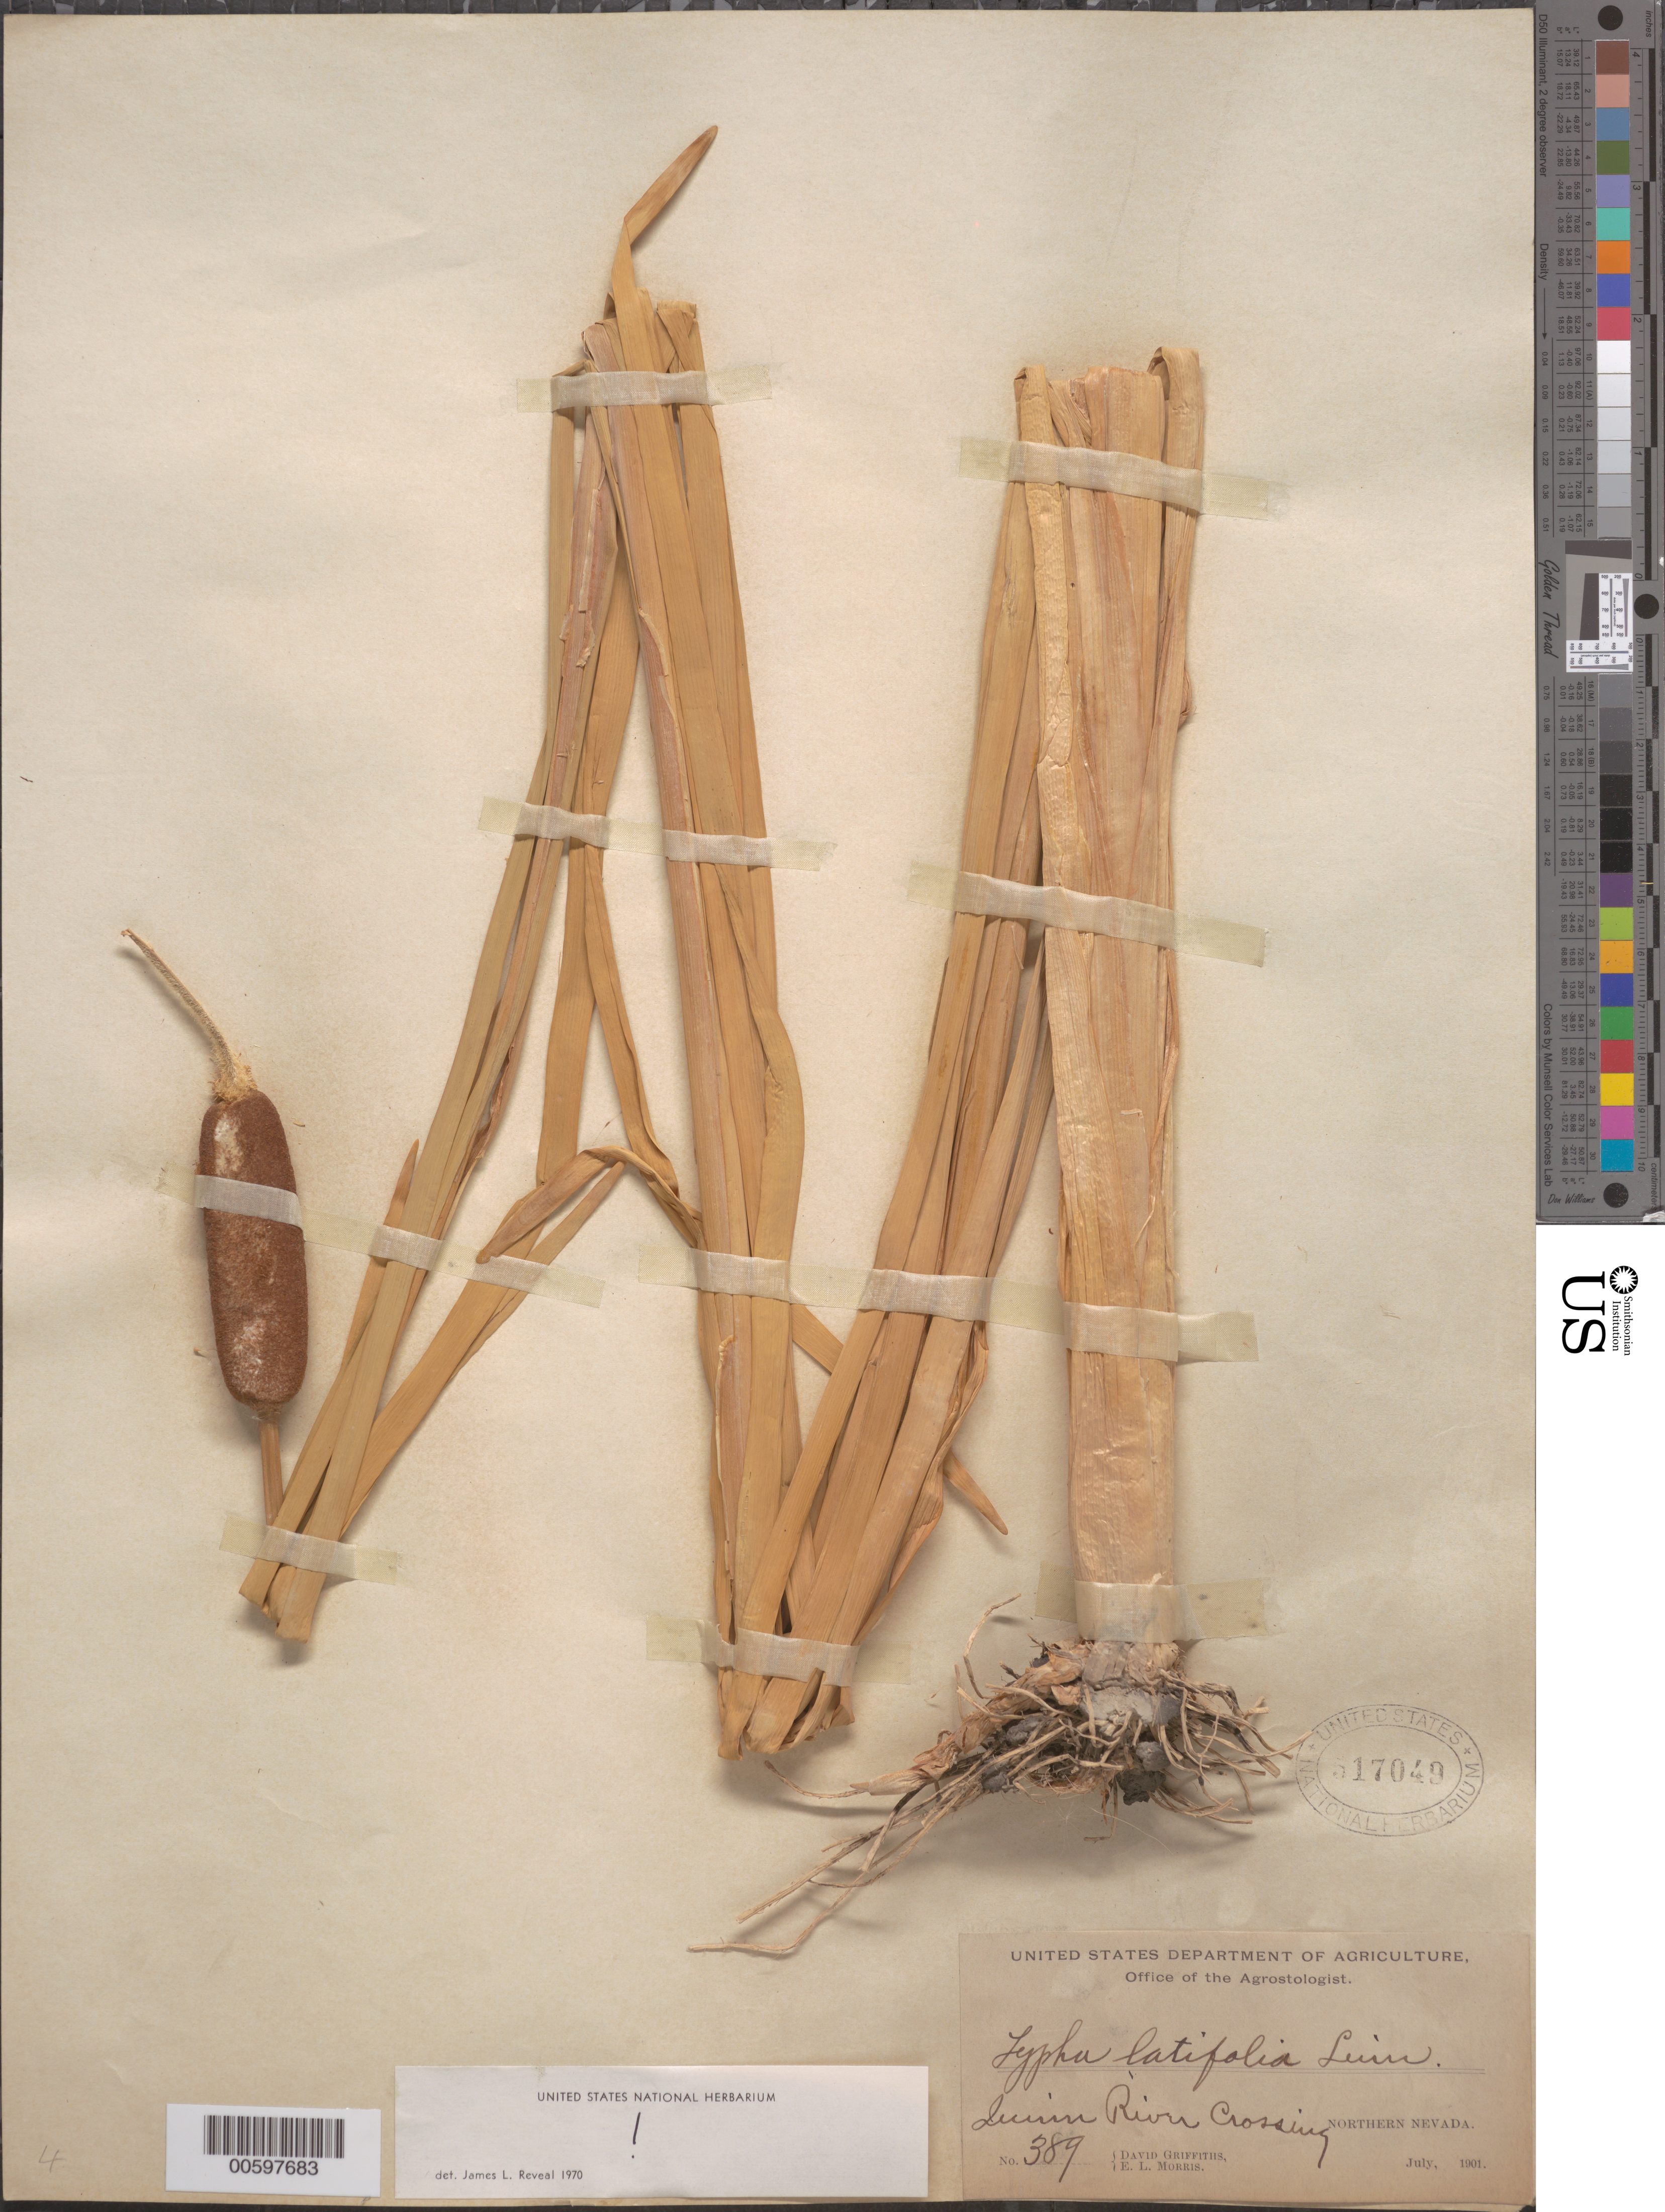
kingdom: Plantae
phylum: Tracheophyta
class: Liliopsida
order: Poales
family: Typhaceae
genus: Typha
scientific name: Typha latifolia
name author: L.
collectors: D. Griffiths & E. L. Morris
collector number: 389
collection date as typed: Jul 1901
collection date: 1901-07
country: United States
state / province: Nevada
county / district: Humboldt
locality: Quinn River Crossing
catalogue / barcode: US 517049